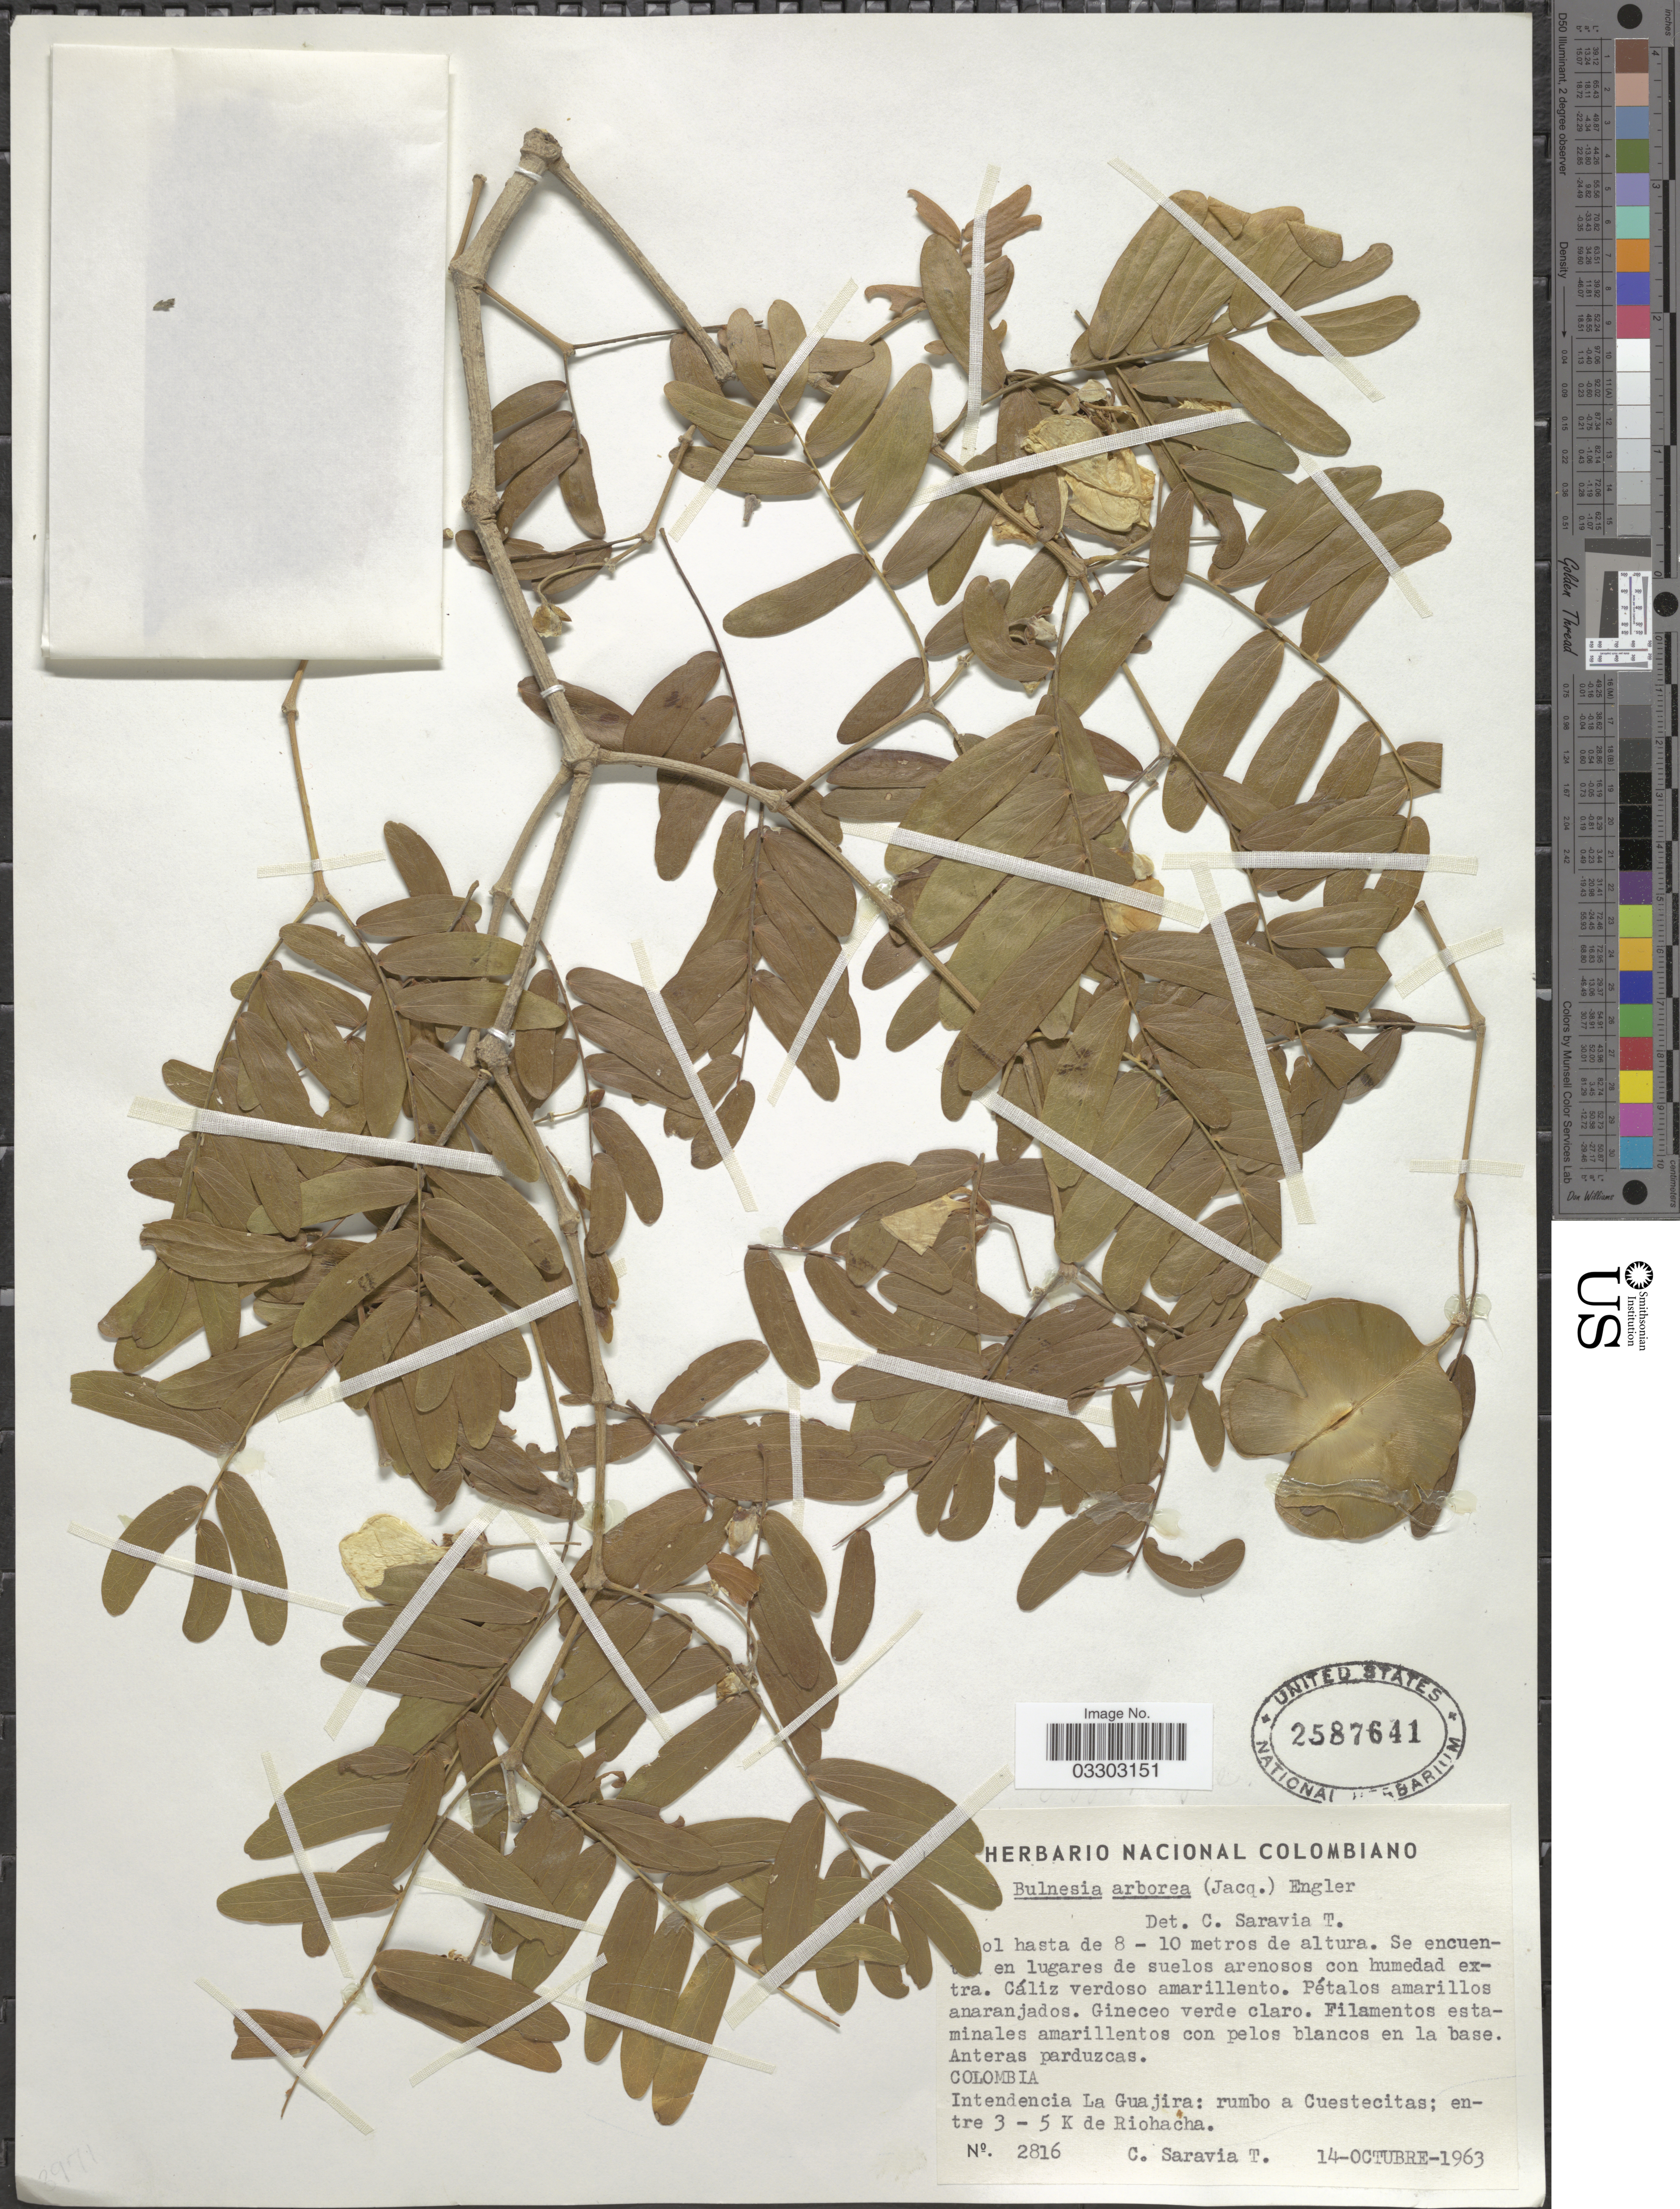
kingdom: Plantae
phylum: Tracheophyta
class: Magnoliopsida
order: Zygophyllales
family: Zygophyllaceae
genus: Gonopterodendron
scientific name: Gonopterodendron arboreum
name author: (Jacq.) Godoy-Bürki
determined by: U.S. National Herbarium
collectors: C. Saravia T.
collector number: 2816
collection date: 1963-10-14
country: Colombia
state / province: La Guajira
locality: Intendencia La Guajira: rumbo a Cuestecitas; entre 3- 5 K de Riohacha.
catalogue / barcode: US 2587641